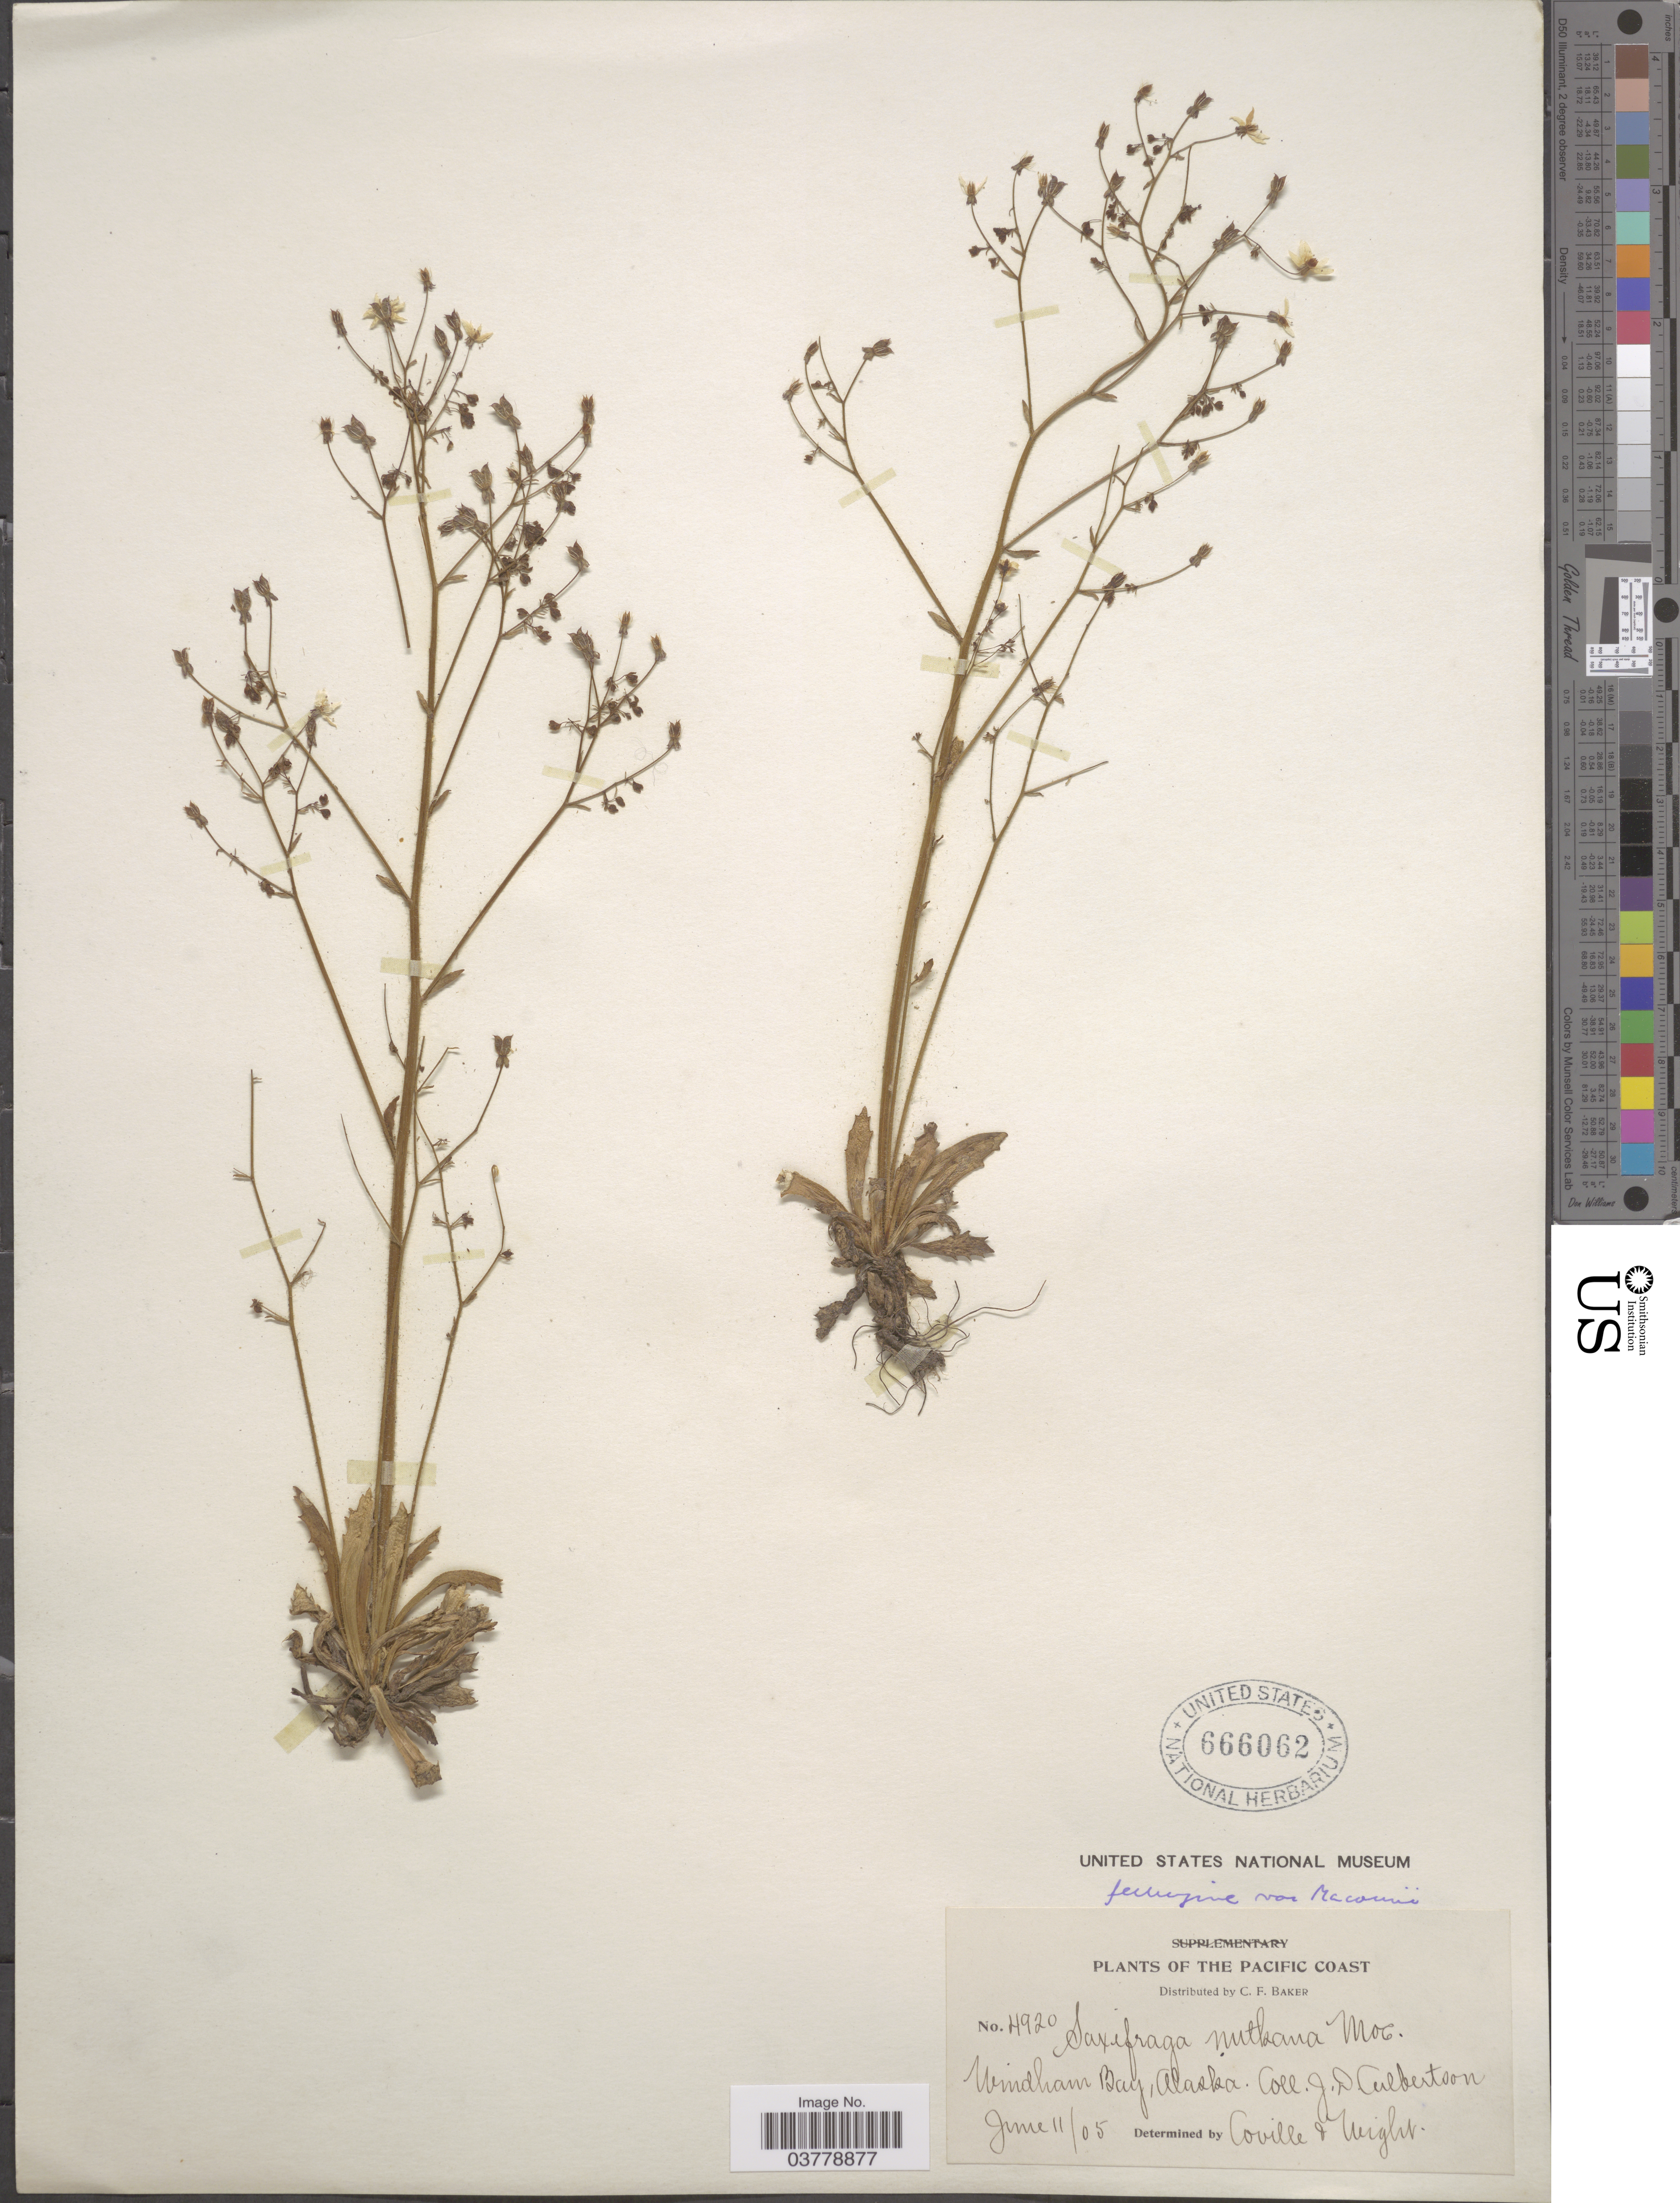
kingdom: Plantae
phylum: Tracheophyta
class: Magnoliopsida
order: Saxifragales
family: Saxifragaceae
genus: Micranthes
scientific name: Micranthes ferruginea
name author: (Graham) Brouillet & Gornall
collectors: J. Culbertson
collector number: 4920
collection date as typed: Transcribed d/m/y: 11/6/5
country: United States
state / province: Alaska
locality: The Pacific Coast. Windham Bay.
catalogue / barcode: US 666062